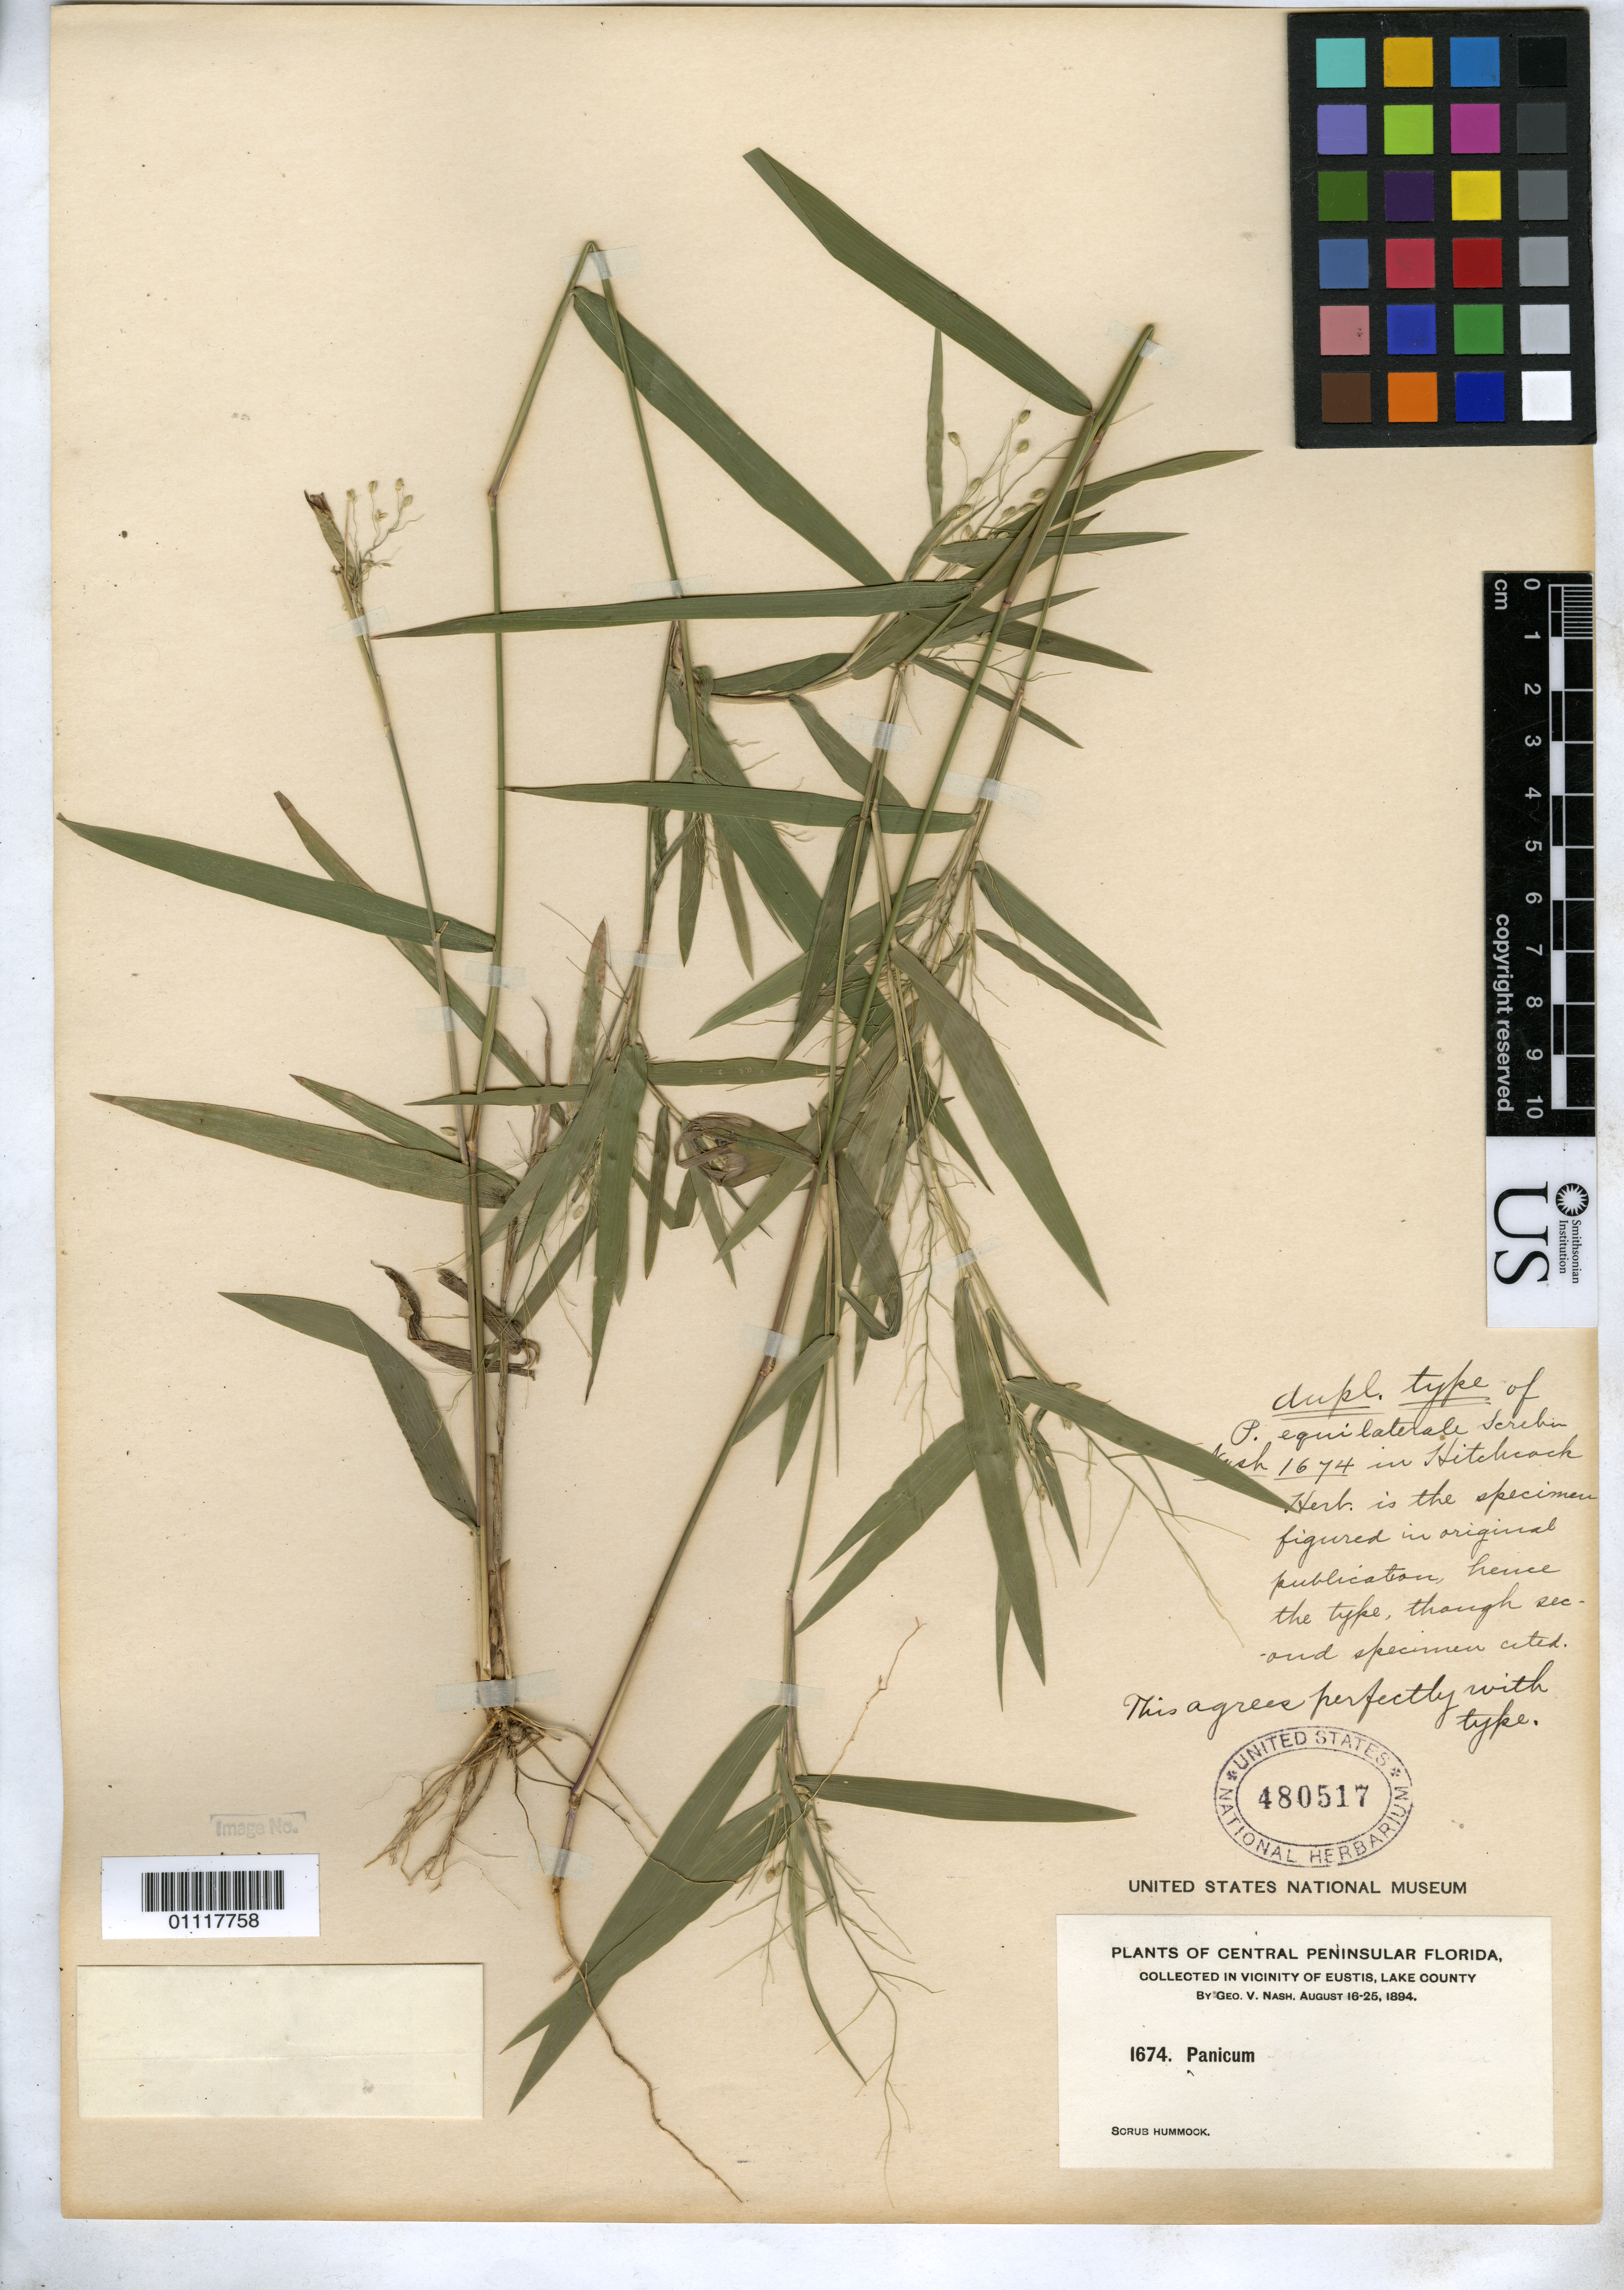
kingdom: Plantae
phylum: Tracheophyta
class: Liliopsida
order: Poales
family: Poaceae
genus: Panicum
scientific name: Panicum equilaterale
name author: Scribn.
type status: Isolectotype; Syntype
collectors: G. V. Nash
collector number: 1674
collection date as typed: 16 Aug 1894 to 25 Aug 1894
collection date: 1894-08-16/1894-08-25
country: United States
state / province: Florida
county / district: Lake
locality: Vicinity of Eustis.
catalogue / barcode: US 480517